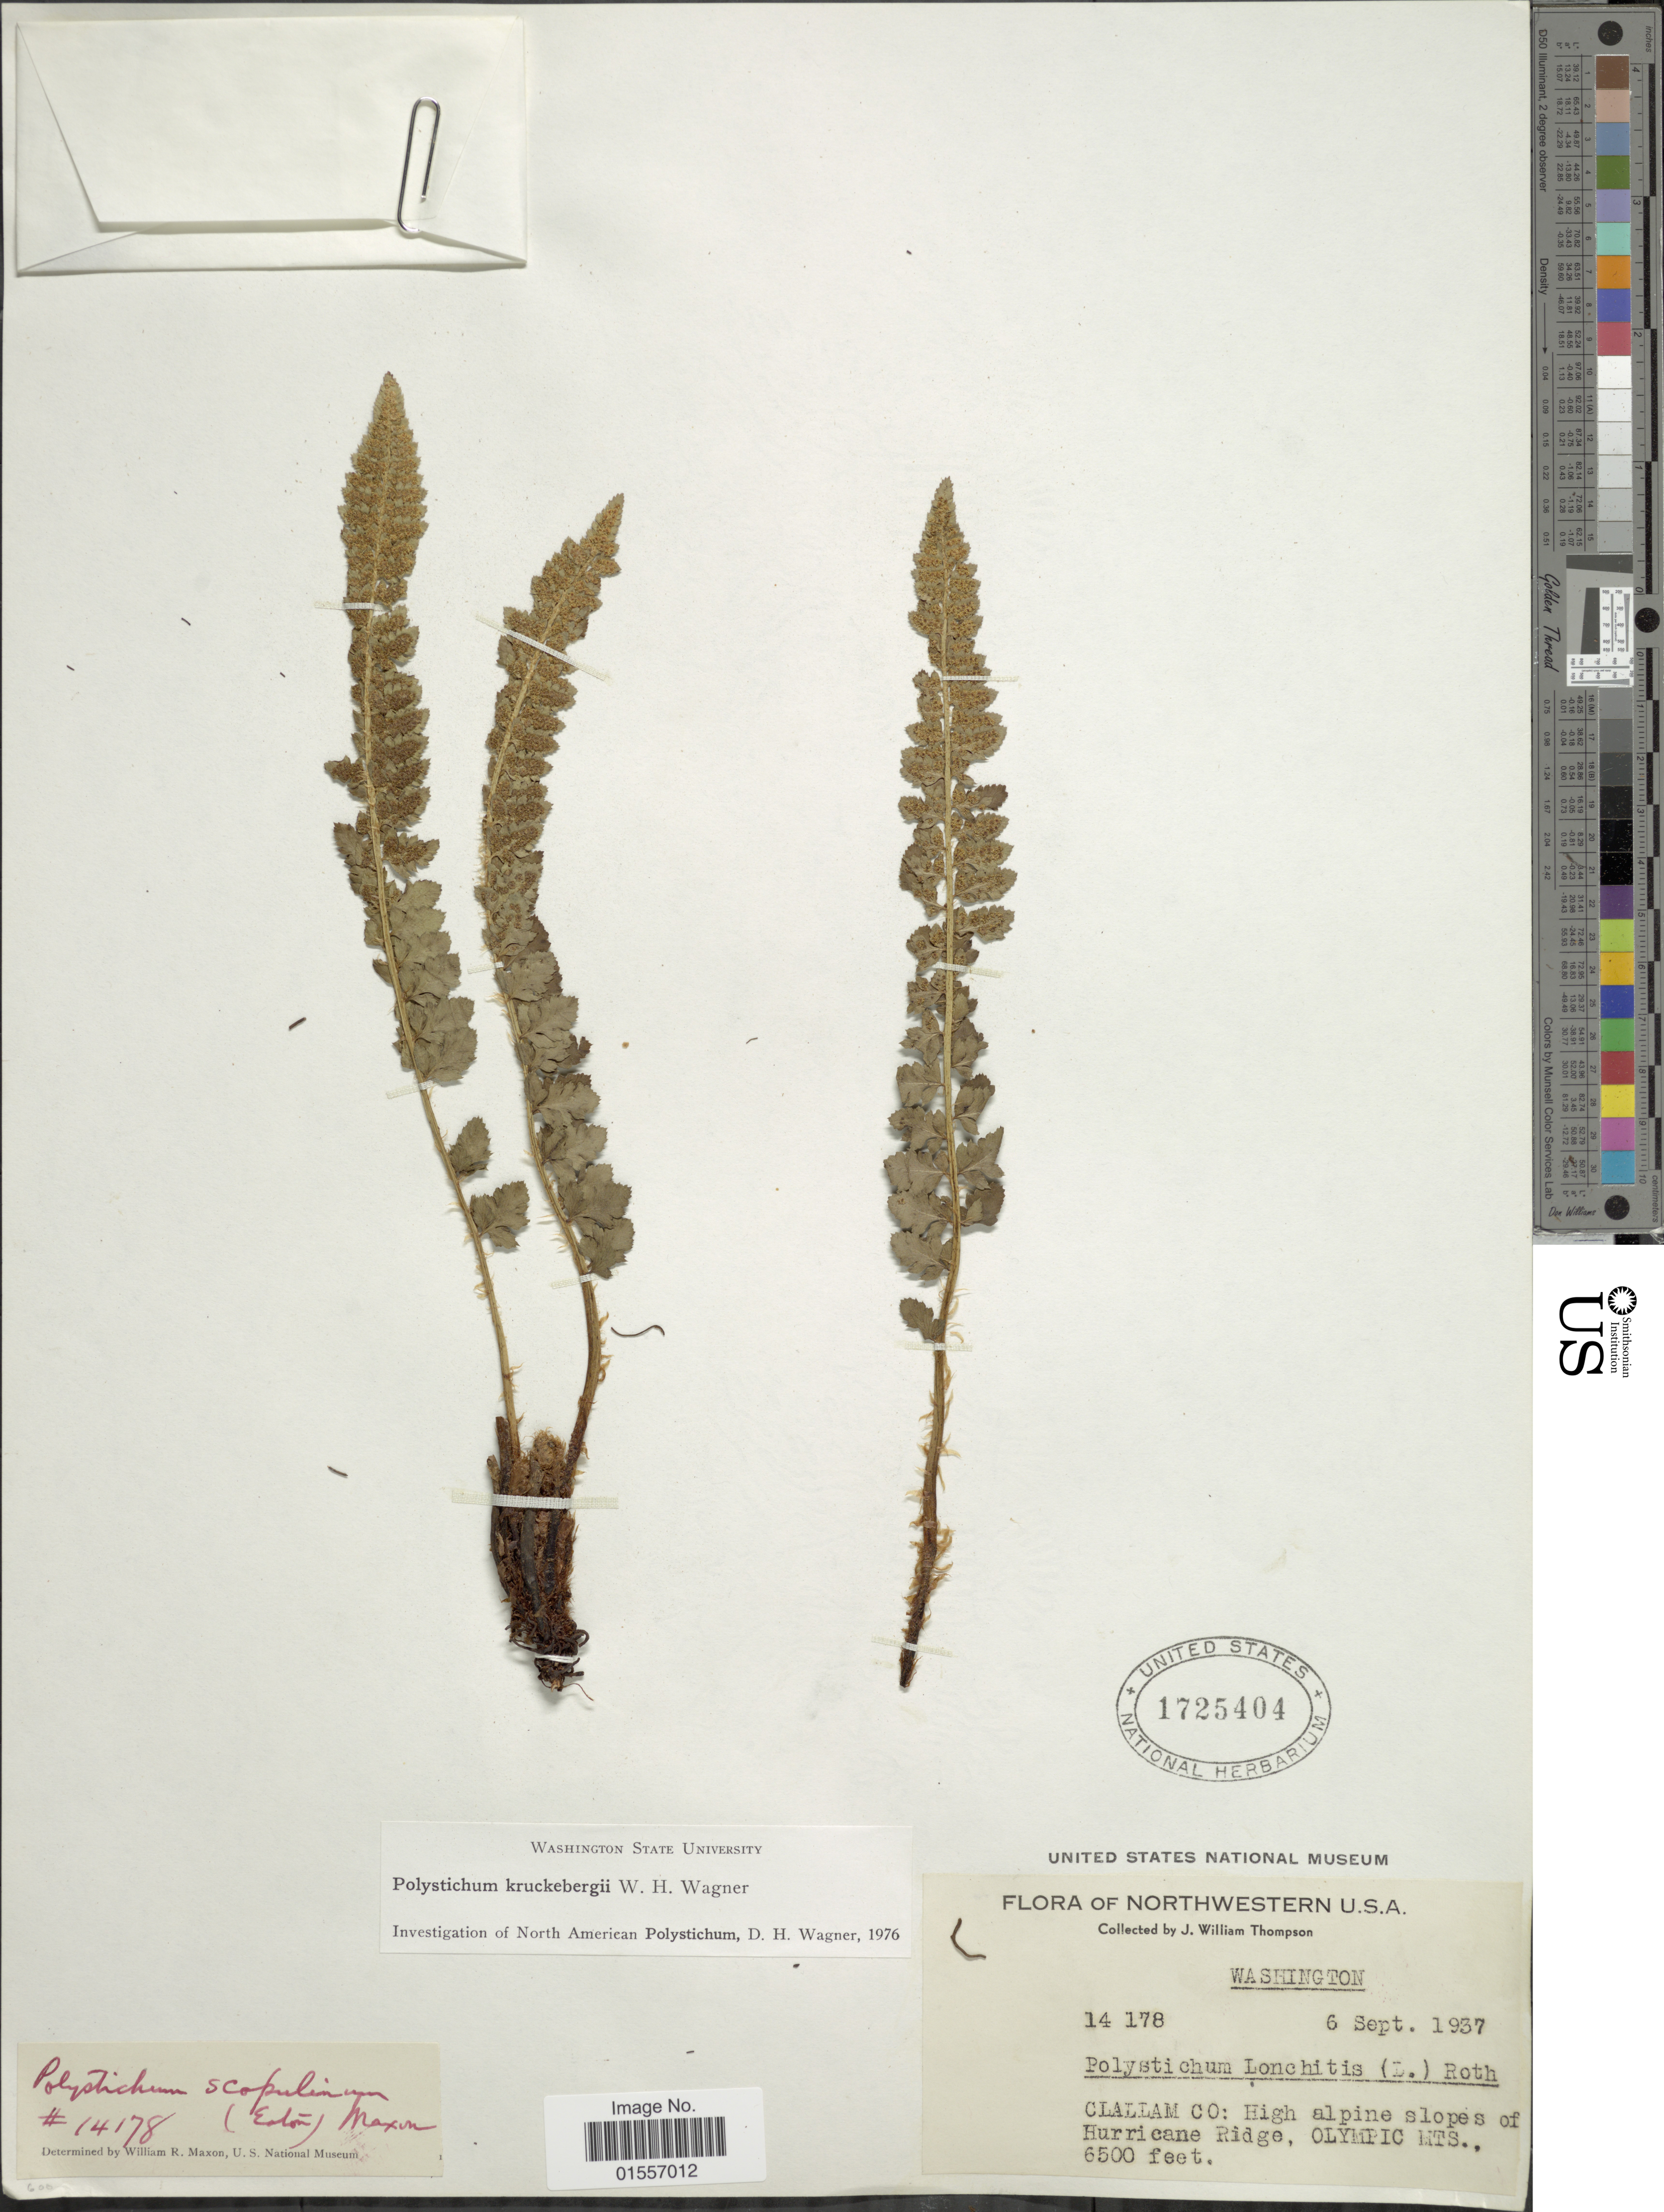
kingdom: Plantae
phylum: Tracheophyta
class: Polypodiopsida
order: Polypodiales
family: Dryopteridaceae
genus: Polystichum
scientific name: Polystichum kruckebergii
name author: W.H. Wagner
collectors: J. W. Thompson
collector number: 14178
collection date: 1937-09-06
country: United States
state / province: Washington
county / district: Clallam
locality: Northwestern U.S.A., Washington, Clallam Co: High alpine slopes of Hurricane Ridge, Olympic Mts.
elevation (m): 1981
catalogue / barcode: US 1725404